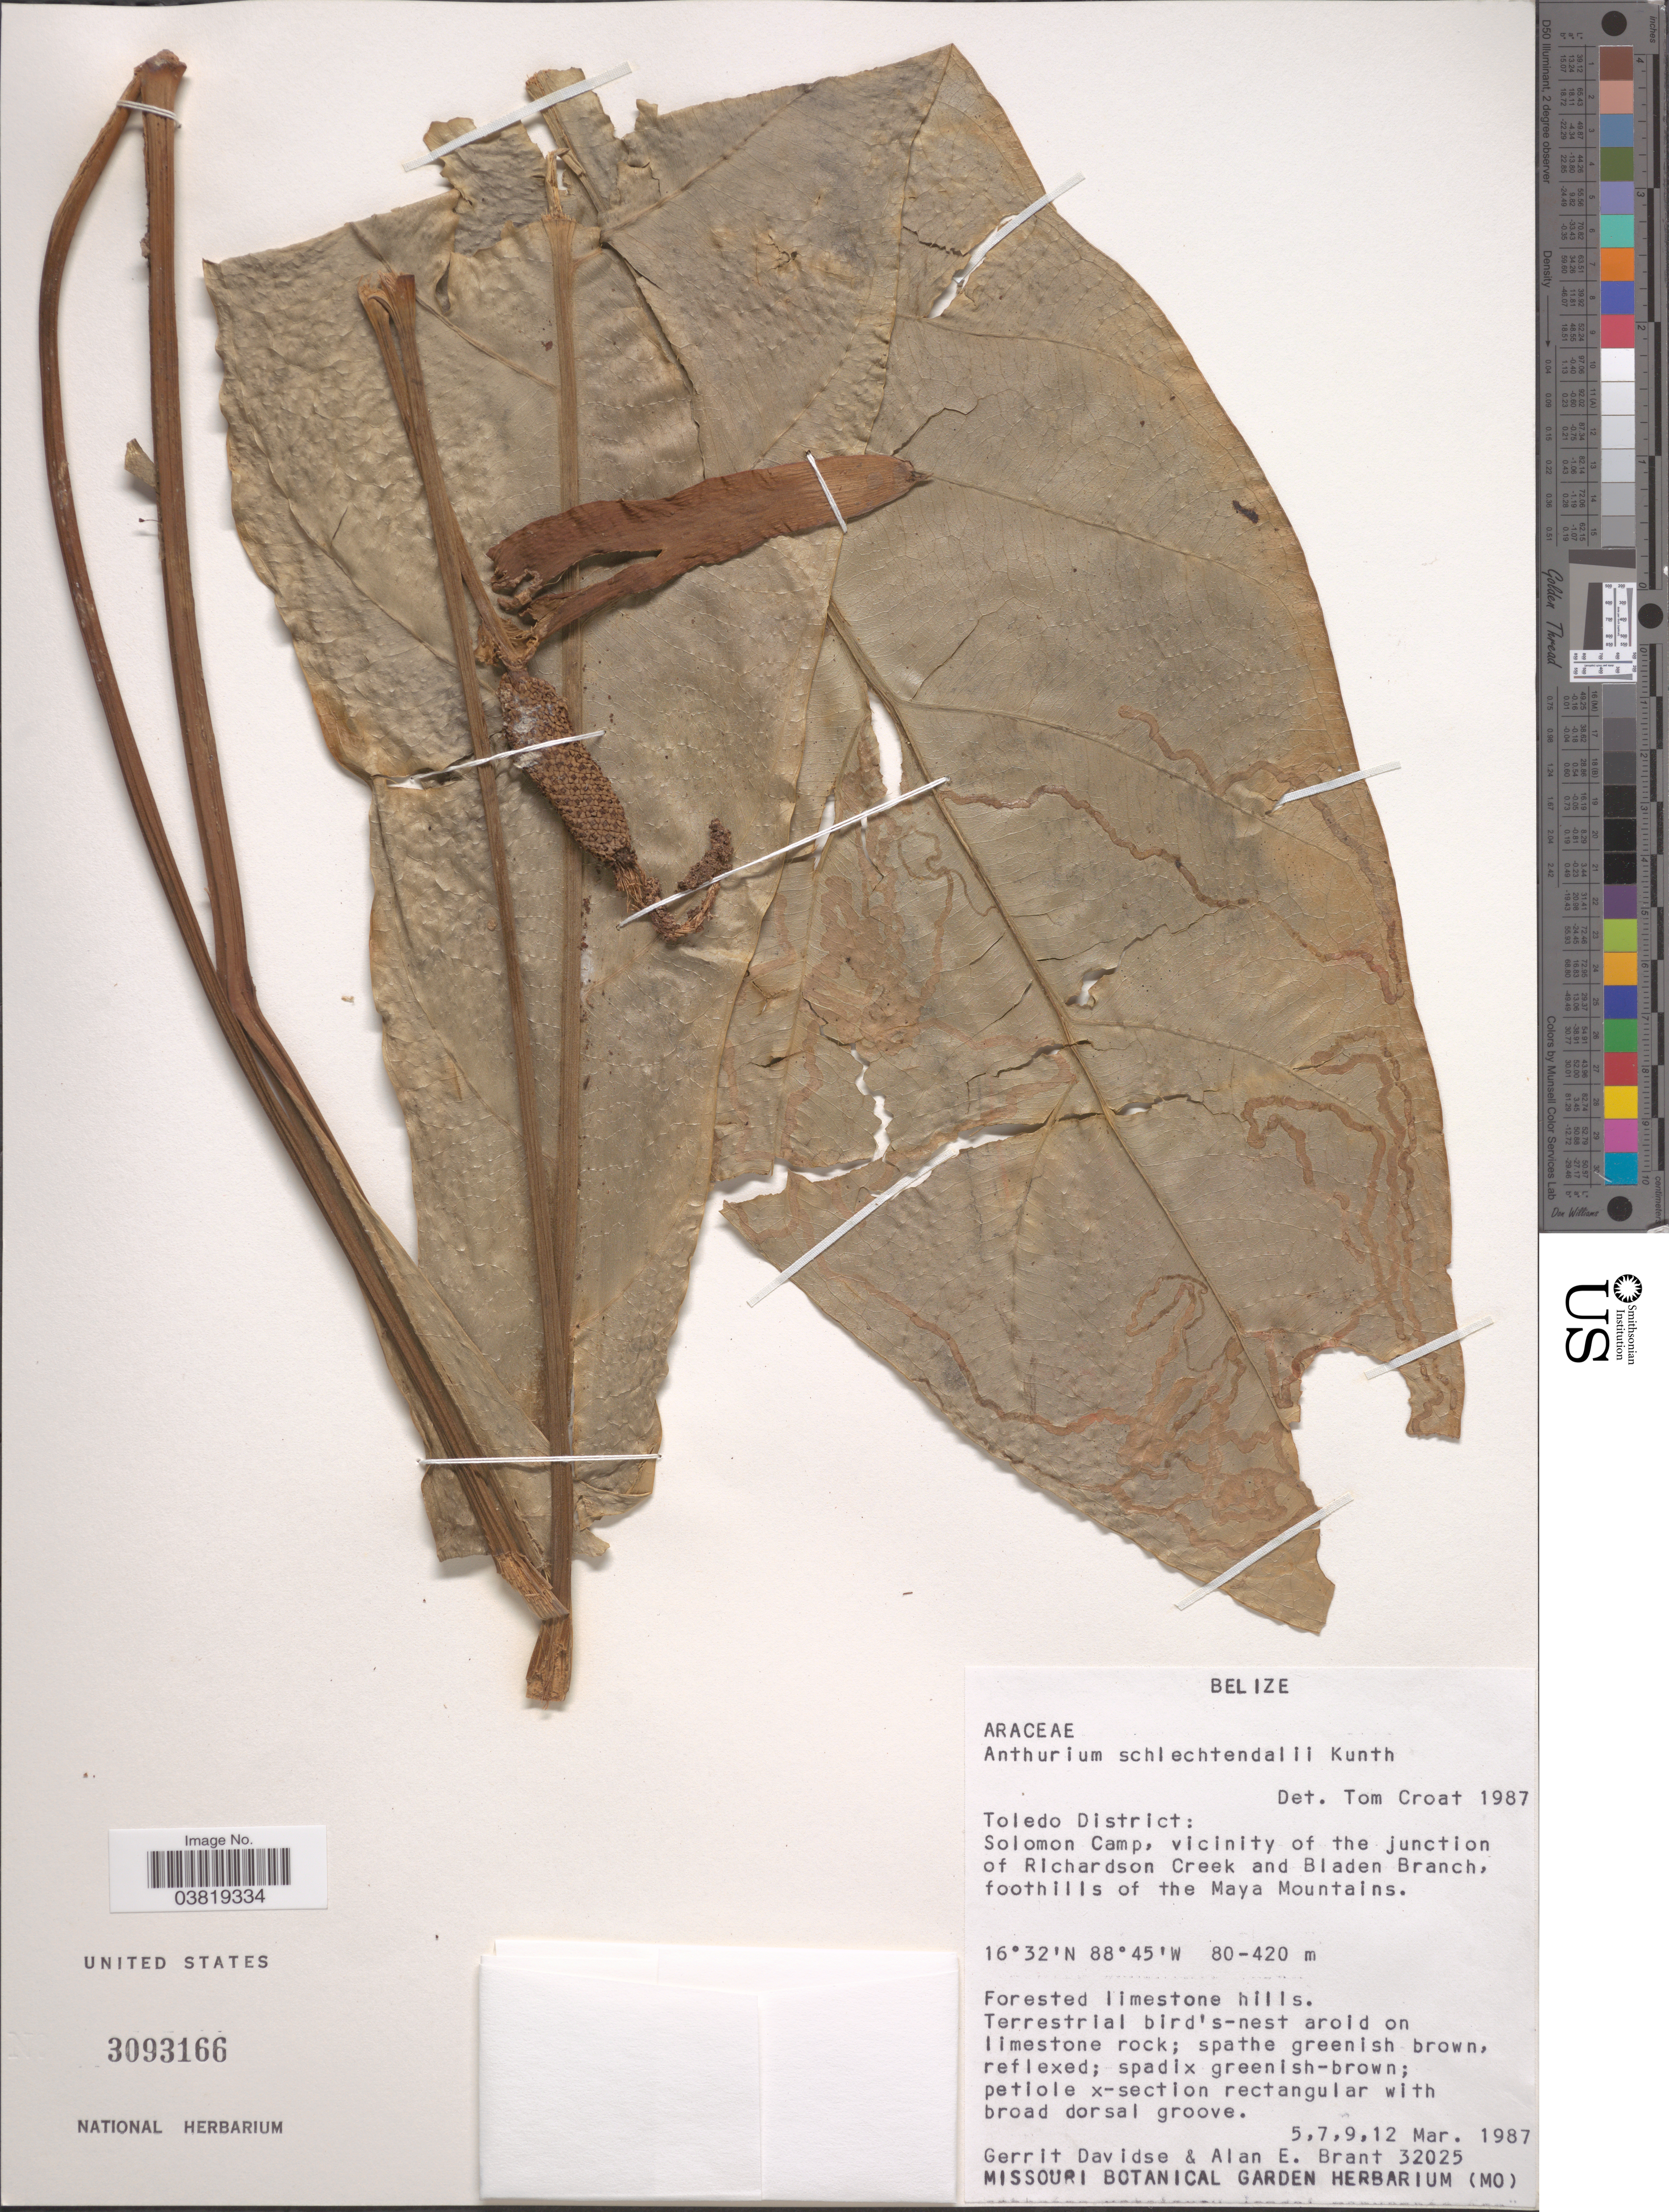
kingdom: Plantae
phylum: Tracheophyta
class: Liliopsida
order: Alismatales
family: Araceae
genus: Anthurium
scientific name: Anthurium schlechtendalii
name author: Kunth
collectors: G. Davidse & A. Brant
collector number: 32025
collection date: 1987-03-05/1987-03-12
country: Belize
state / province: Toledo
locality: Toledo District: Solomon Camp, vicinity of the junction of Richardson Creek and Bladen Branch, foothills of the Maya Mountains.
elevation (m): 80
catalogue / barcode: US 3093166